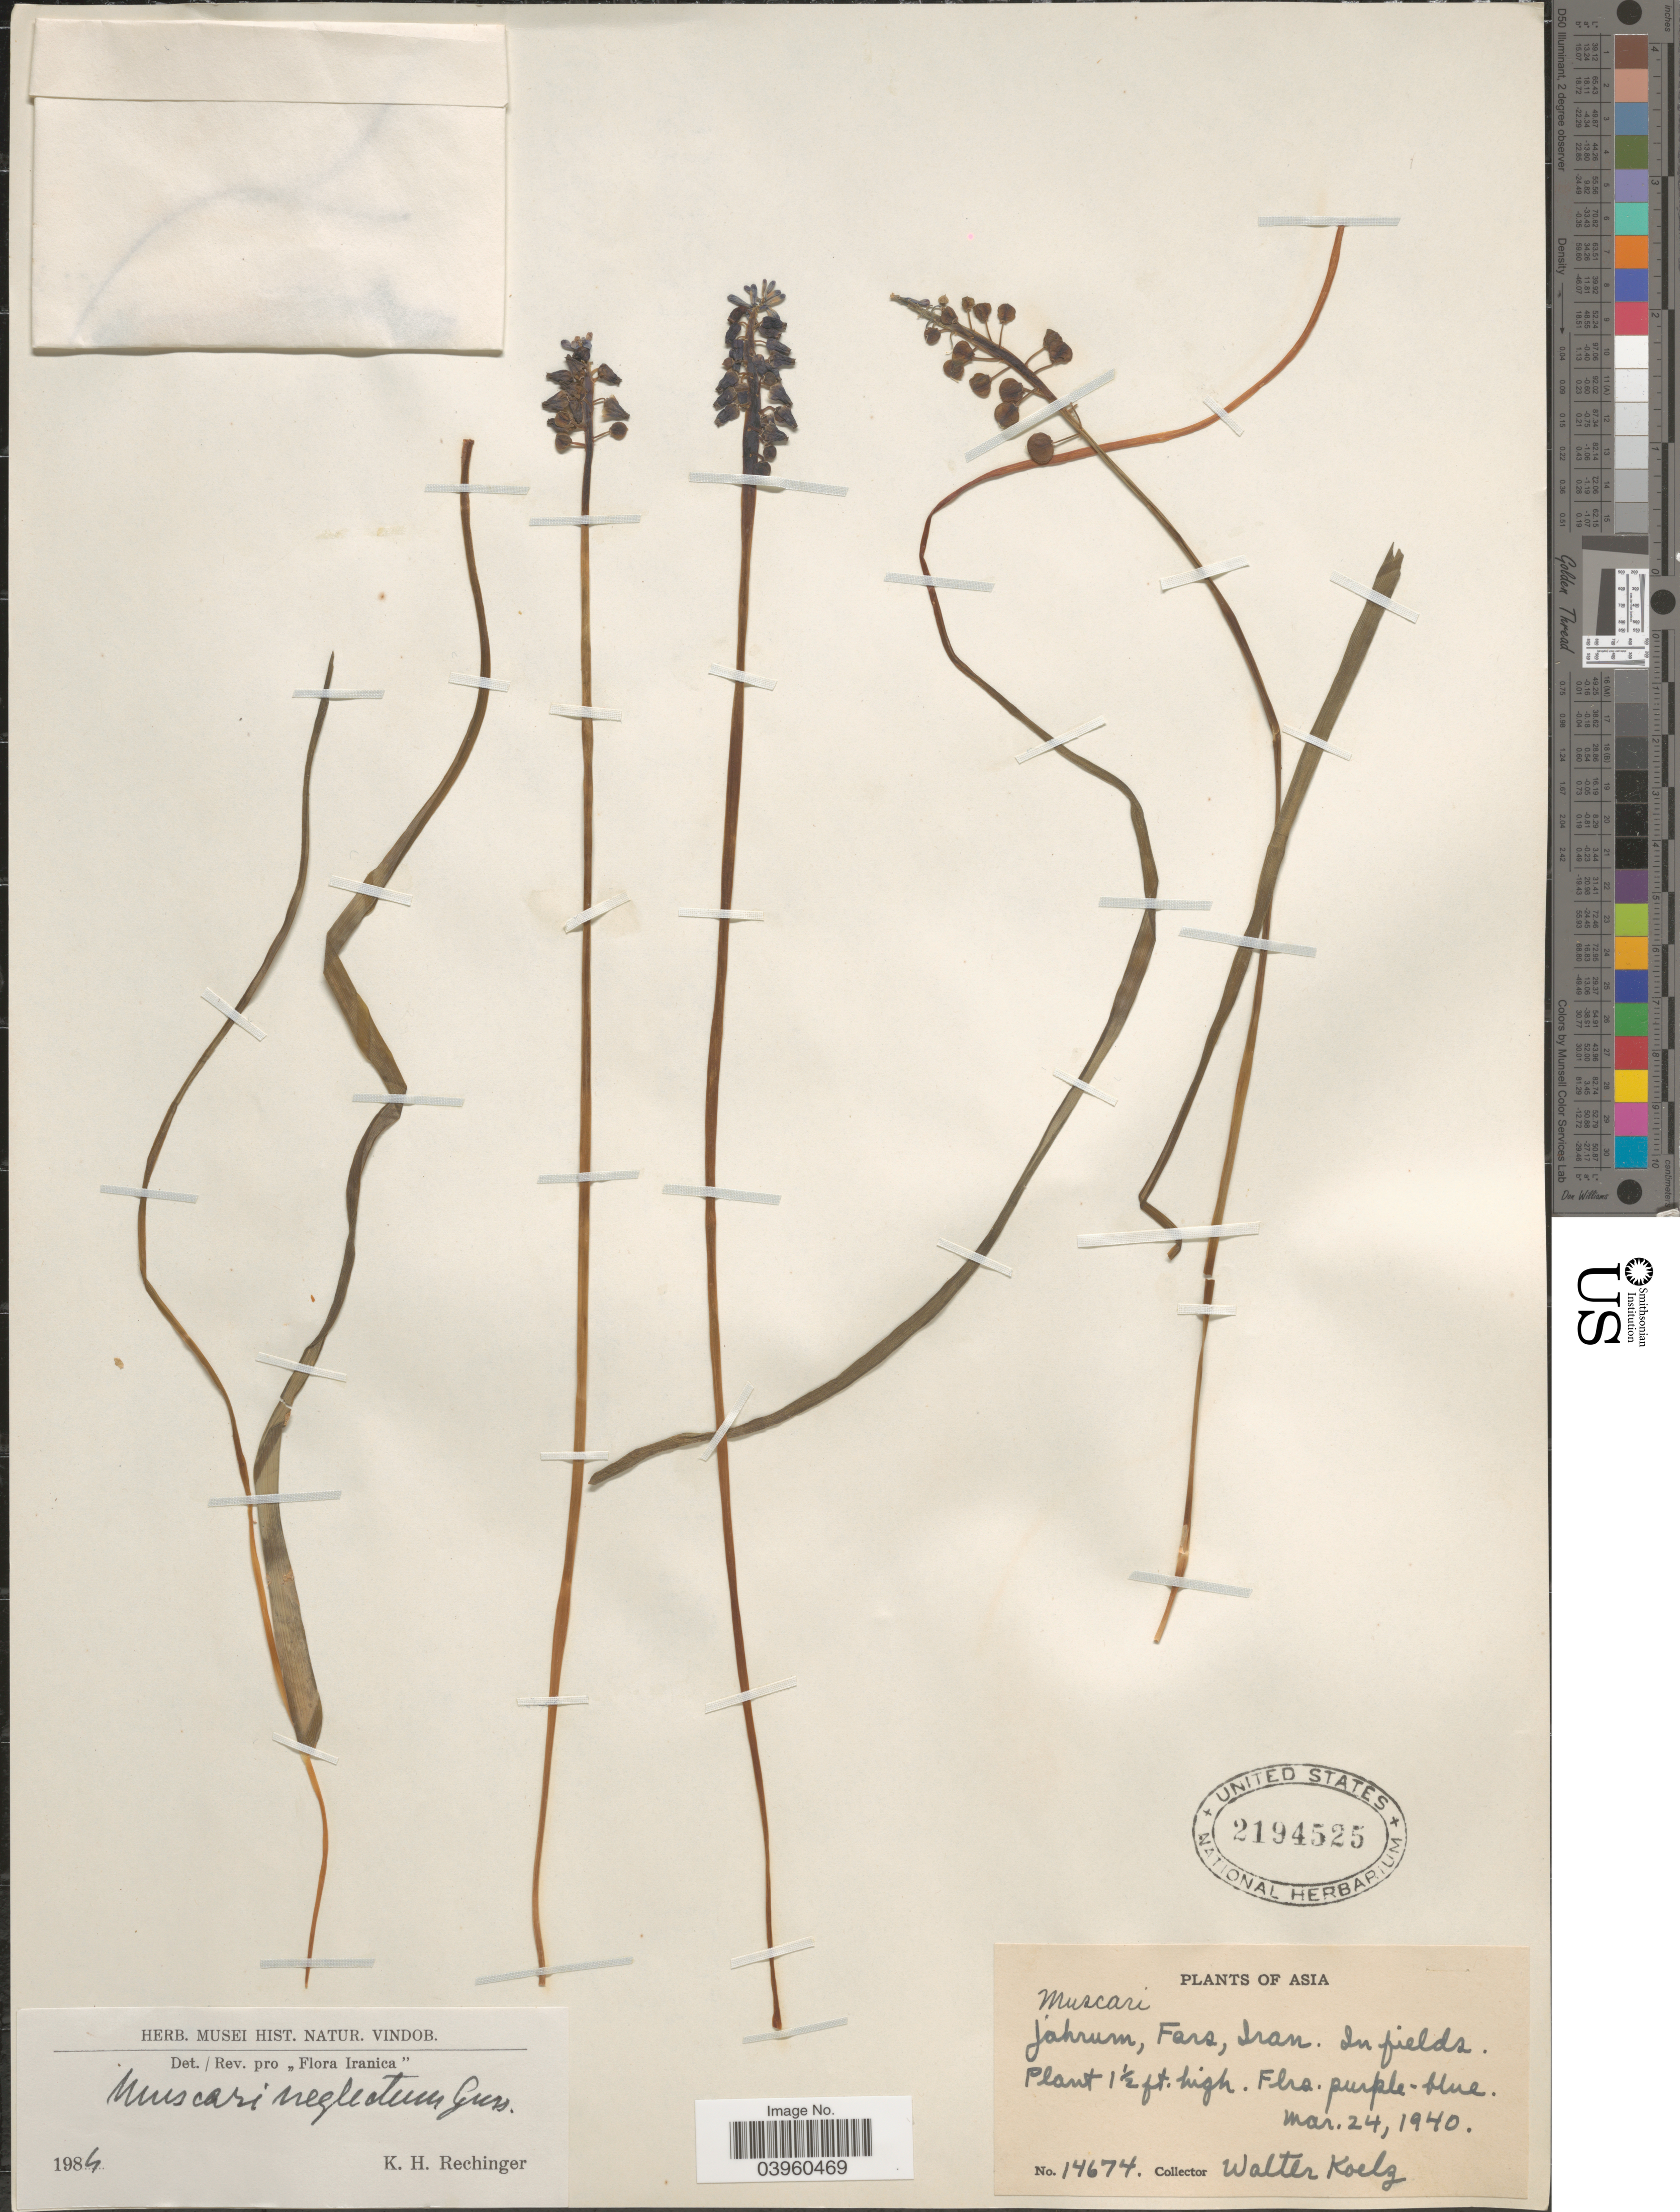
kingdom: Plantae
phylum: Tracheophyta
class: Liliopsida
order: Asparagales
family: Asparagaceae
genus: Muscari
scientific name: Muscari neglectum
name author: Gussone ex Ten.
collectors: W. N. Koelz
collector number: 14674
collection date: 1940-03-24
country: Iran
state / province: Fars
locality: Jahrum.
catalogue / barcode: US 2194525